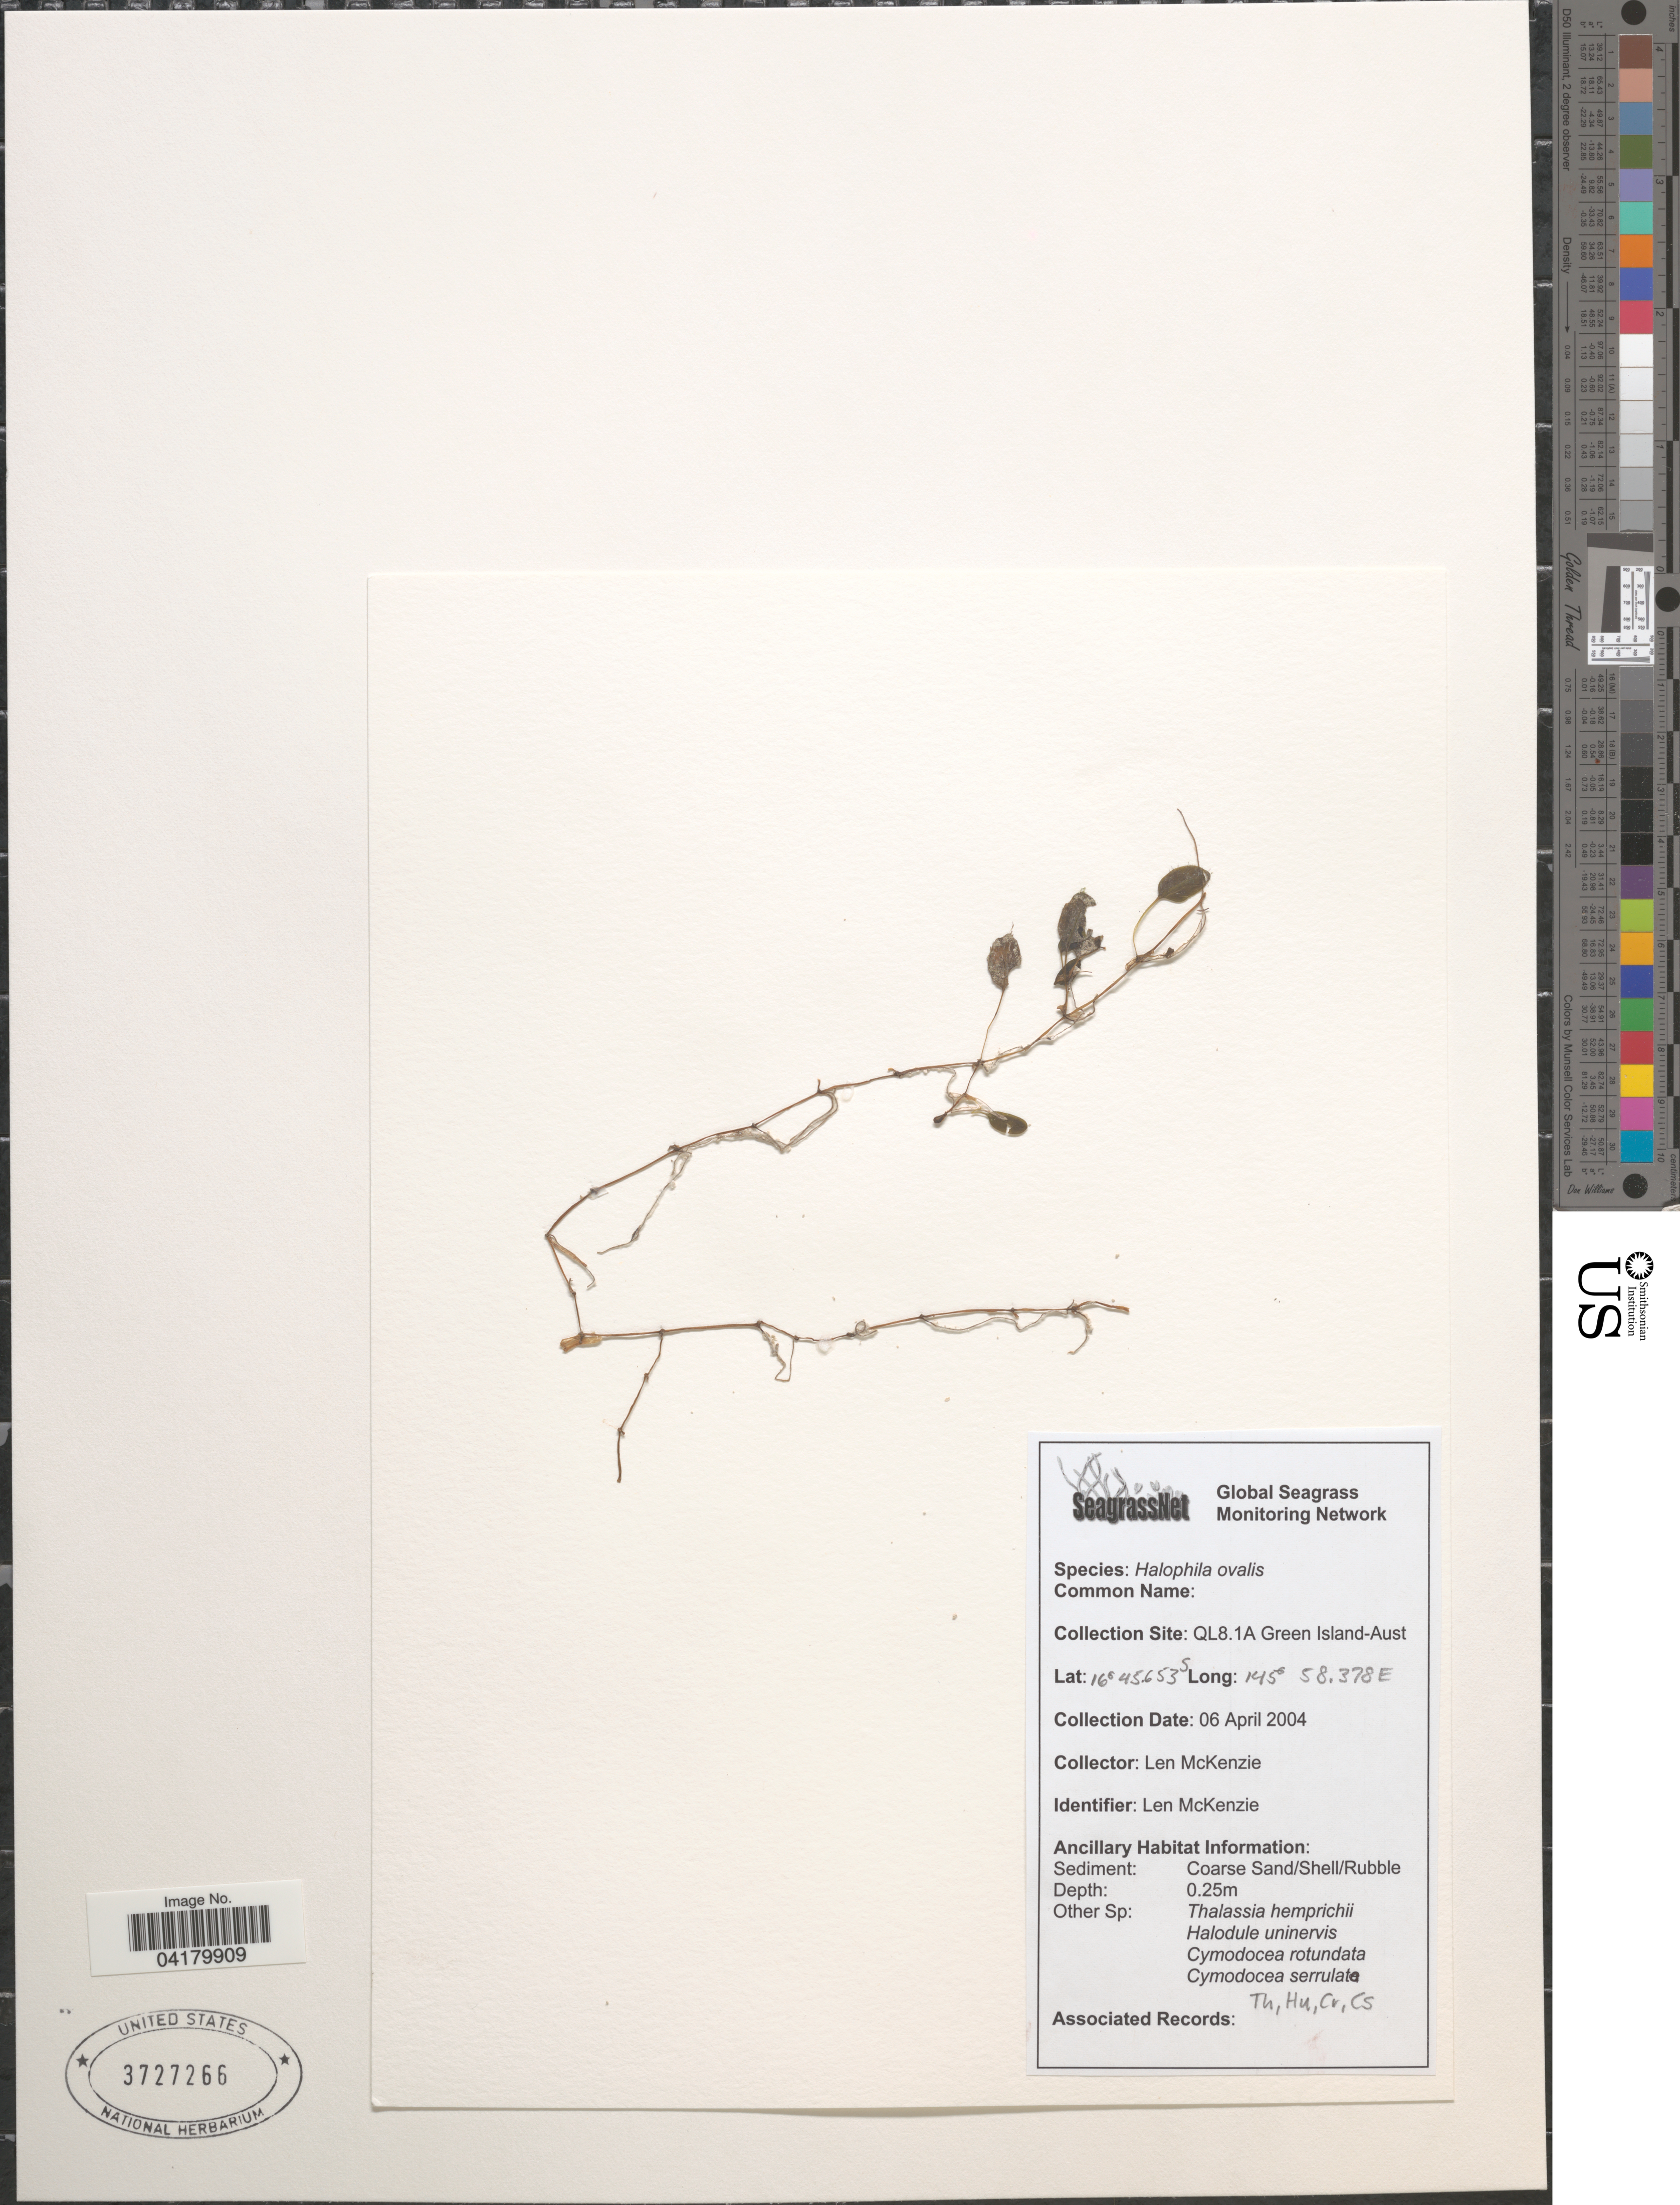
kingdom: Plantae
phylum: Tracheophyta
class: Liliopsida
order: Alismatales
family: Hydrocharitaceae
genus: Halophila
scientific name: Halophila ovalis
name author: (R. Br.) Hook. f.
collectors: L. McKenzie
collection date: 2004-04-06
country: Australia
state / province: Queensland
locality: Collection Site: QL8.1A Green Island.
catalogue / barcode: US 3727266